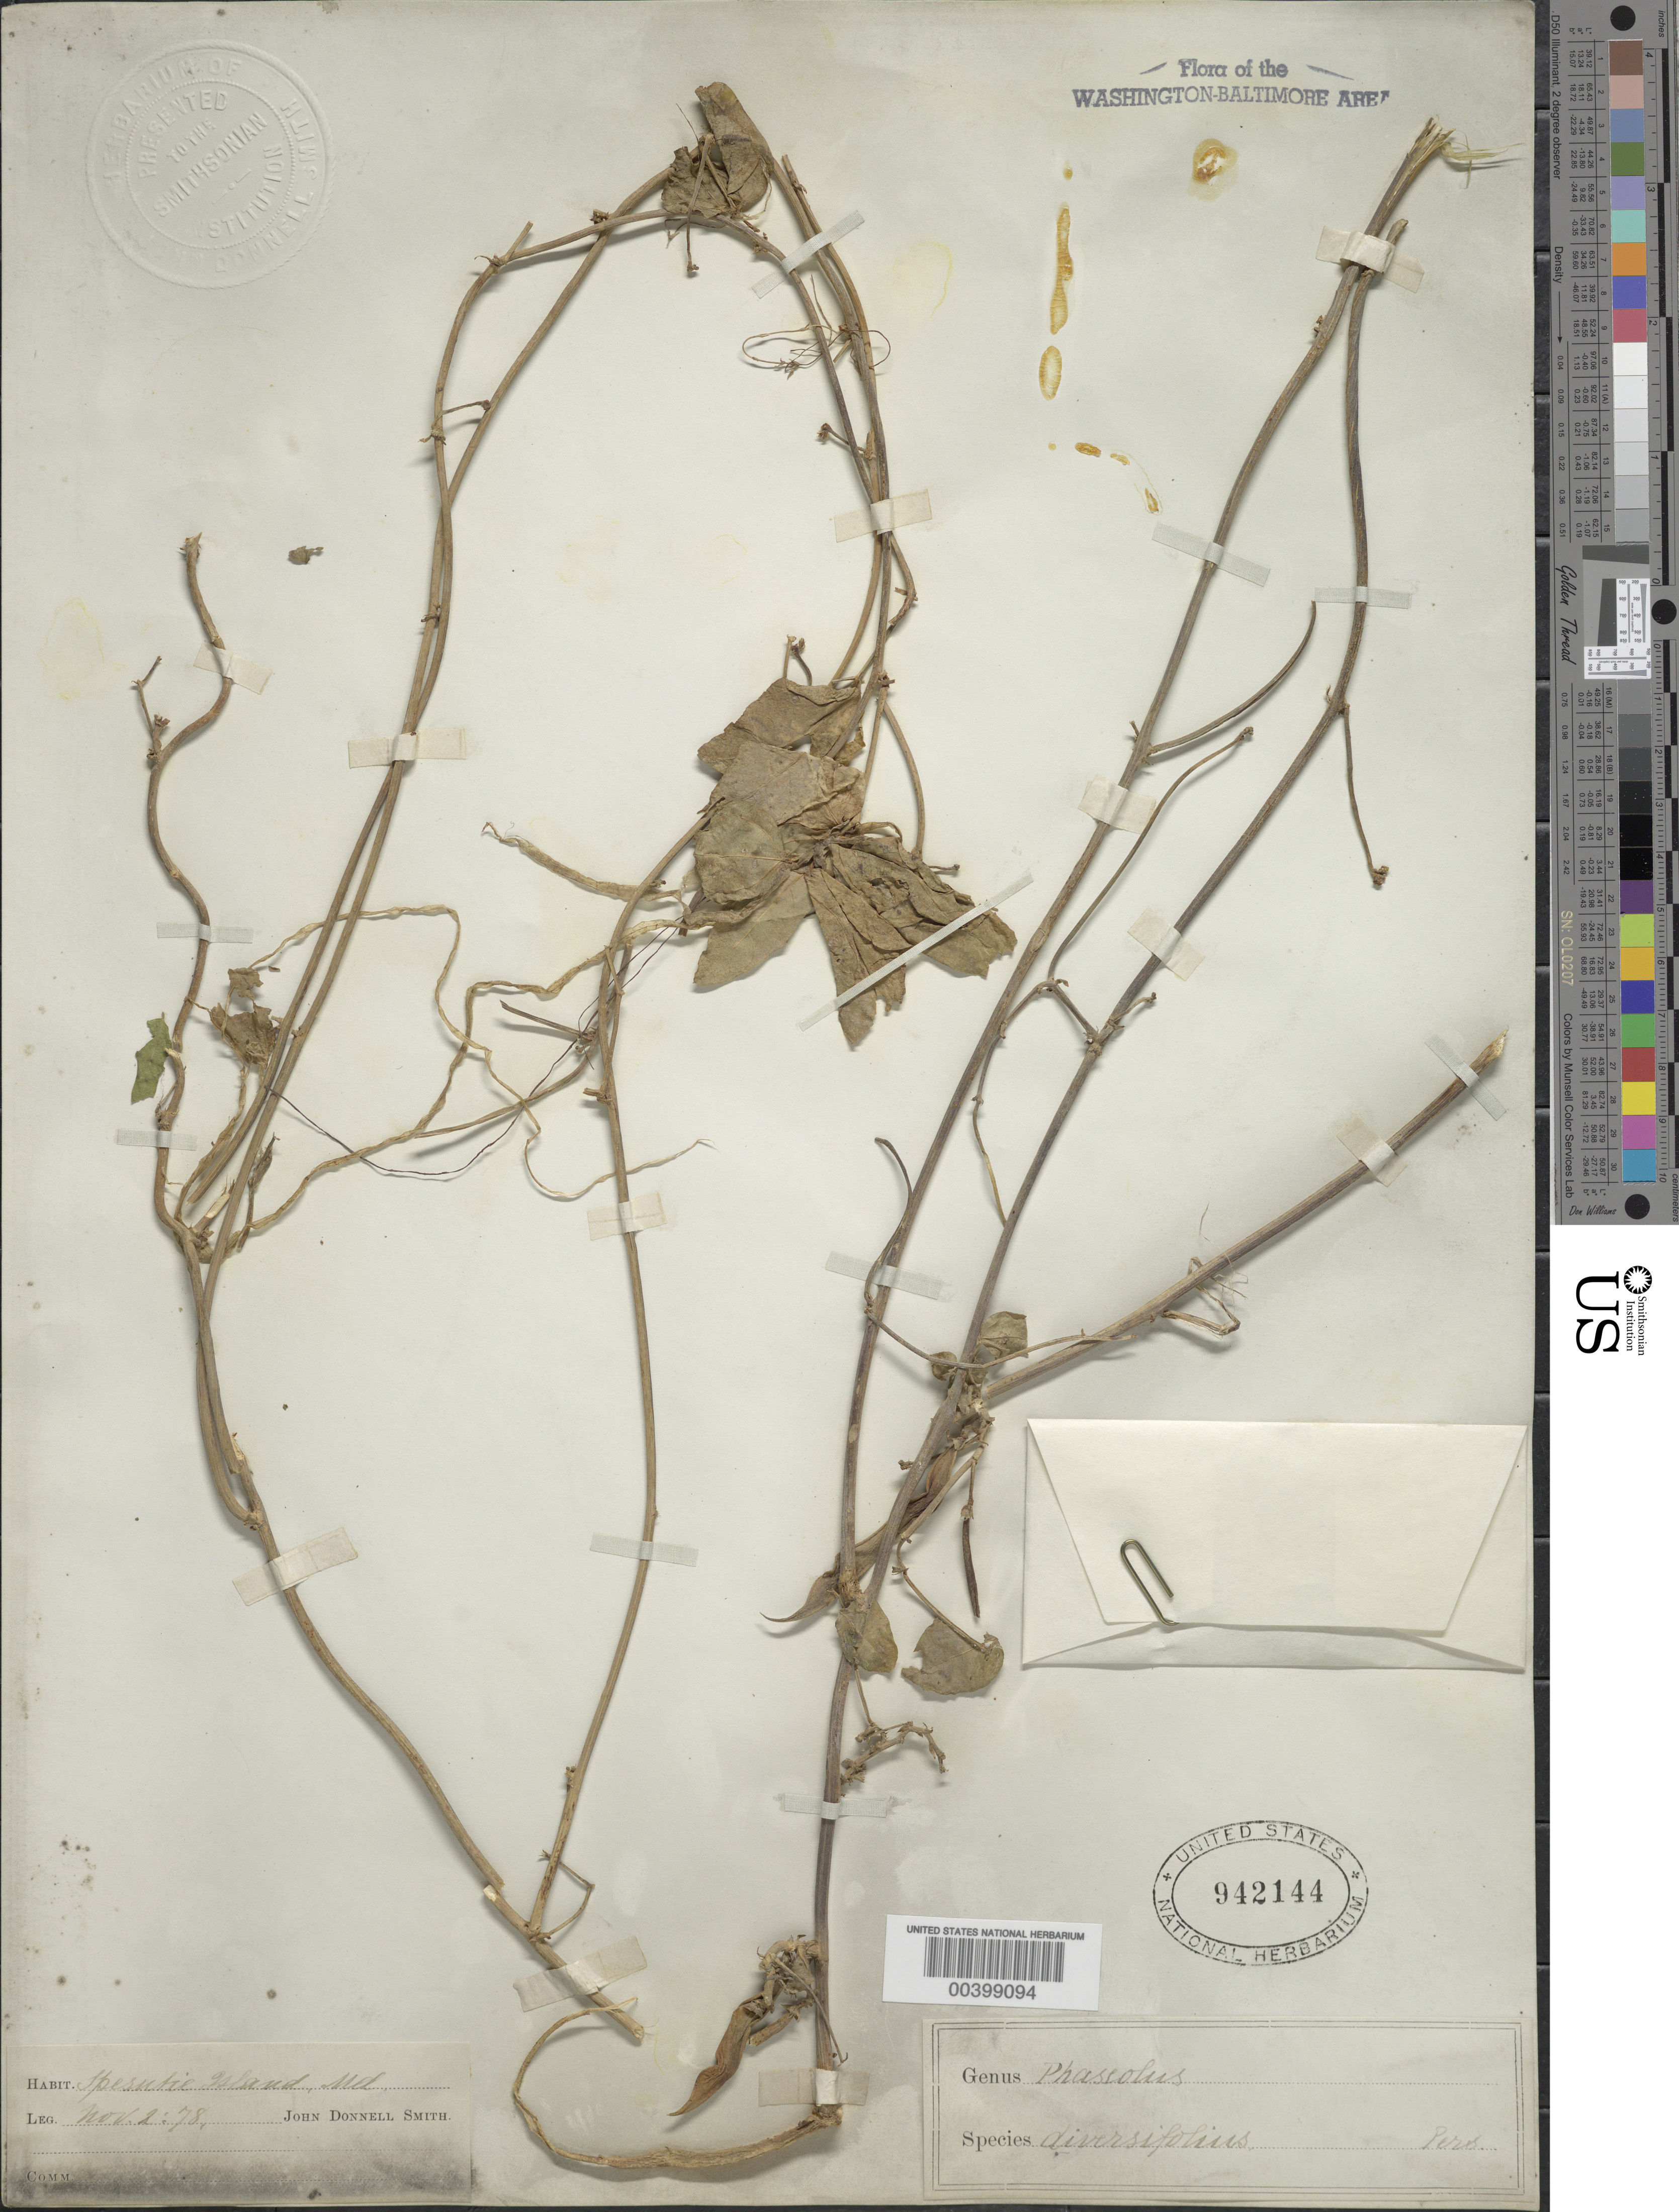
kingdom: Plantae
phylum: Tracheophyta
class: Magnoliopsida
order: Fabales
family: Fabaceae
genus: Strophostyles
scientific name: Strophostyles helvola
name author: (L.) Elliott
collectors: J. Donnell Smith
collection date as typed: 02 Nov 1878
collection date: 1878-11-02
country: United States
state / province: Maryland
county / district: Harford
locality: Spesutie Island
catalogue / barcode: US 942144